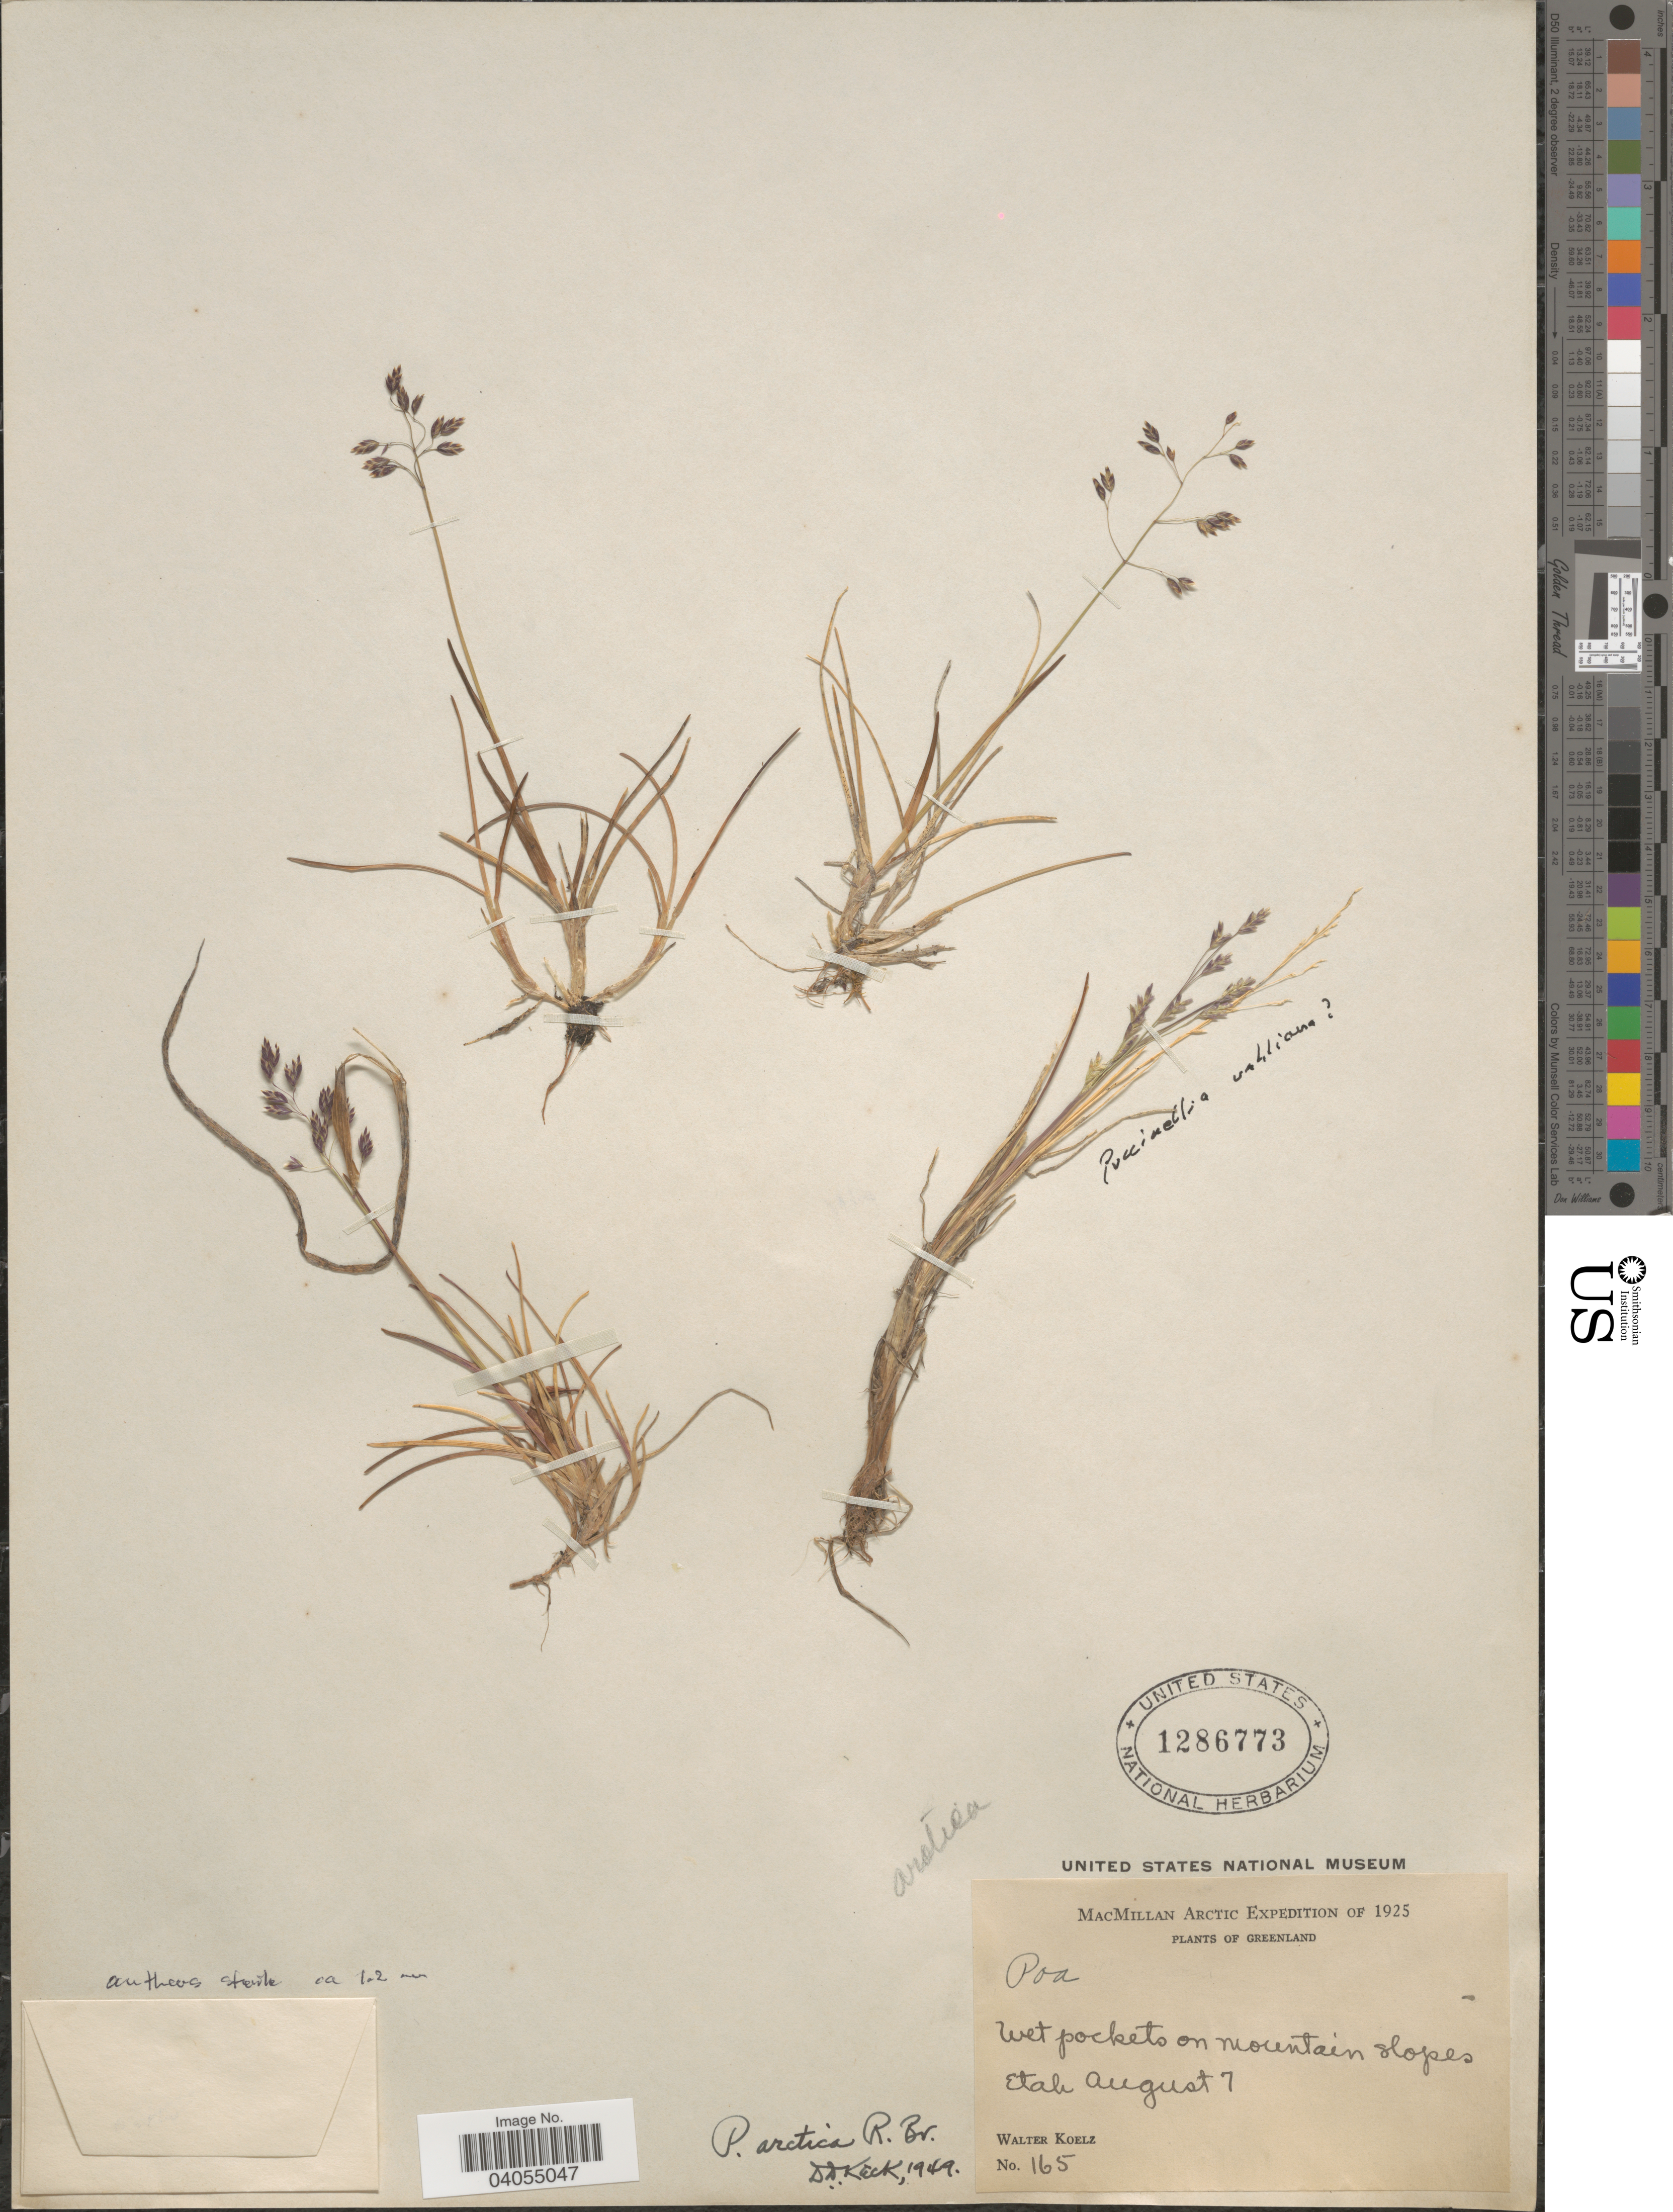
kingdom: Plantae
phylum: Tracheophyta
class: Liliopsida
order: Poales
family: Poaceae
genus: Poa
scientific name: Poa arctica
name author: R. Br.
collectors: W. N. Koelz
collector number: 165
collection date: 1925-08-07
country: Greenland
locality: Wet pockets on mountain slopes Etah.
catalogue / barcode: US 1286773